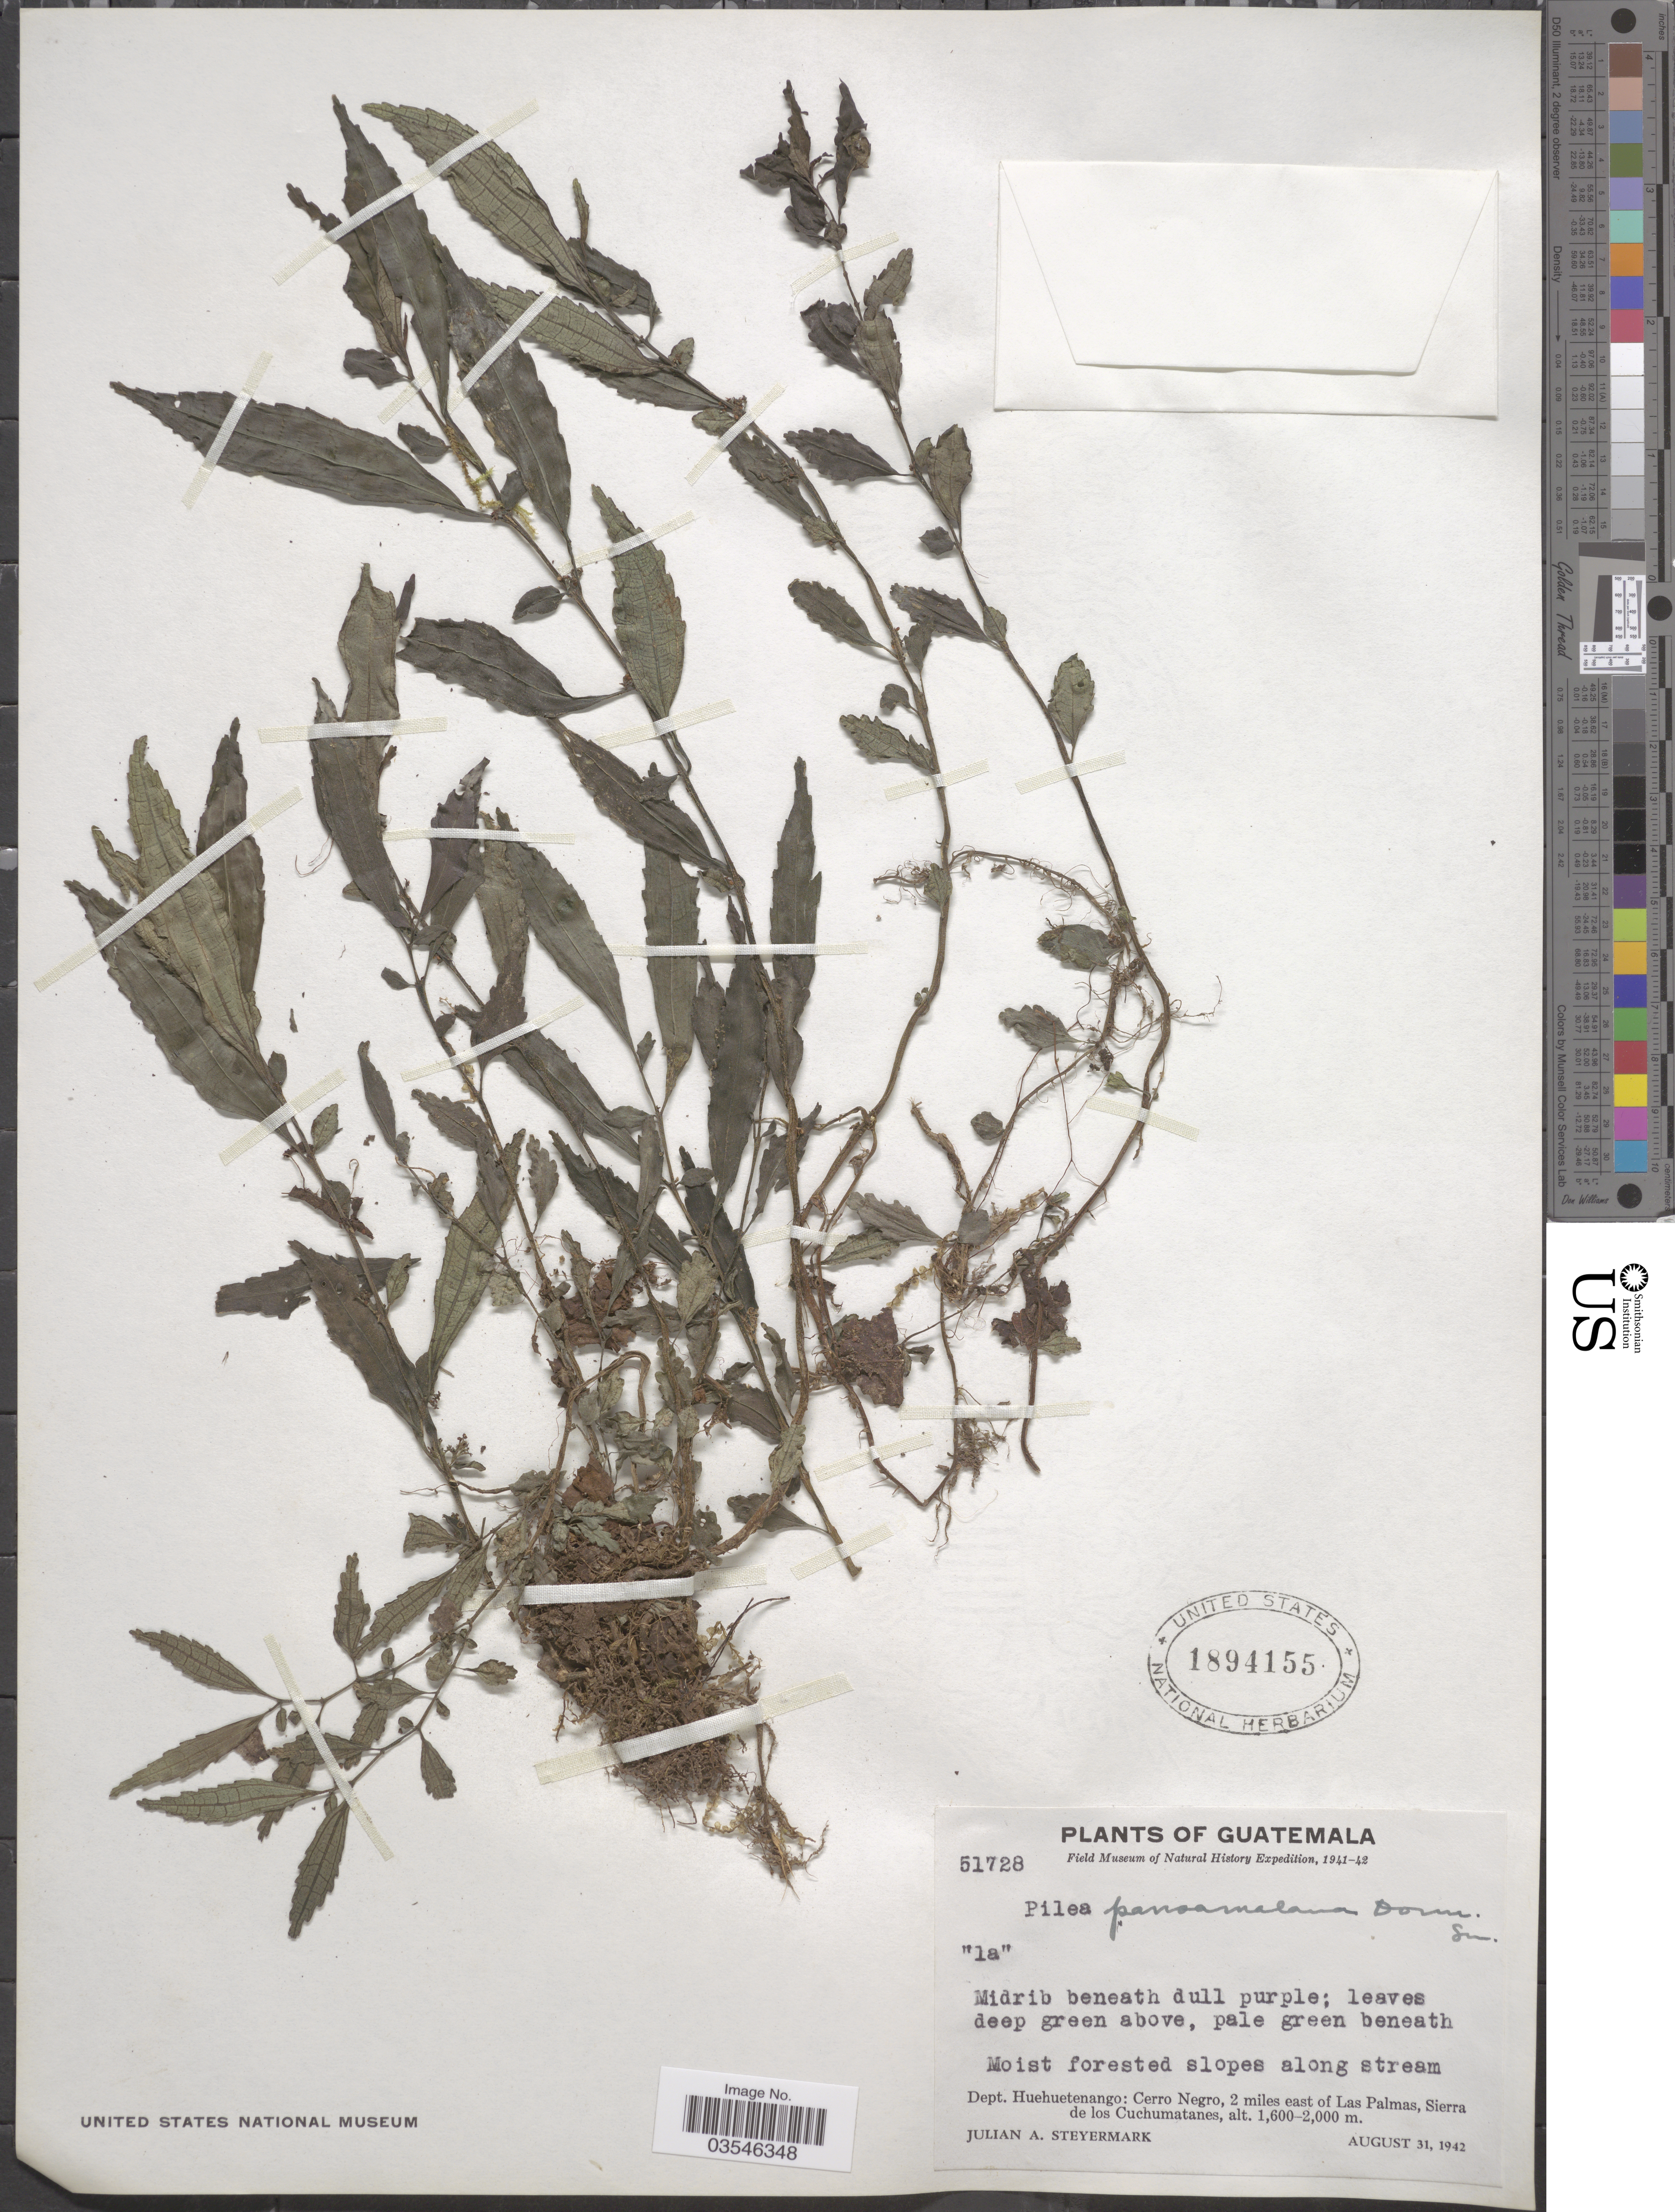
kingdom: Plantae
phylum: Tracheophyta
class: Magnoliopsida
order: Rosales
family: Urticaceae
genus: Pilea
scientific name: Pilea pansamalana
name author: Donn. Sm.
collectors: J. Steyermark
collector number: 51728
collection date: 1942-08-31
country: Guatemala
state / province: Huehuetenango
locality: Dept. Hueheutenango: Cerro Negro, 2 miles east of Las Palmas, Sierra de los Cuchumatanes.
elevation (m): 1600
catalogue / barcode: US 1894155